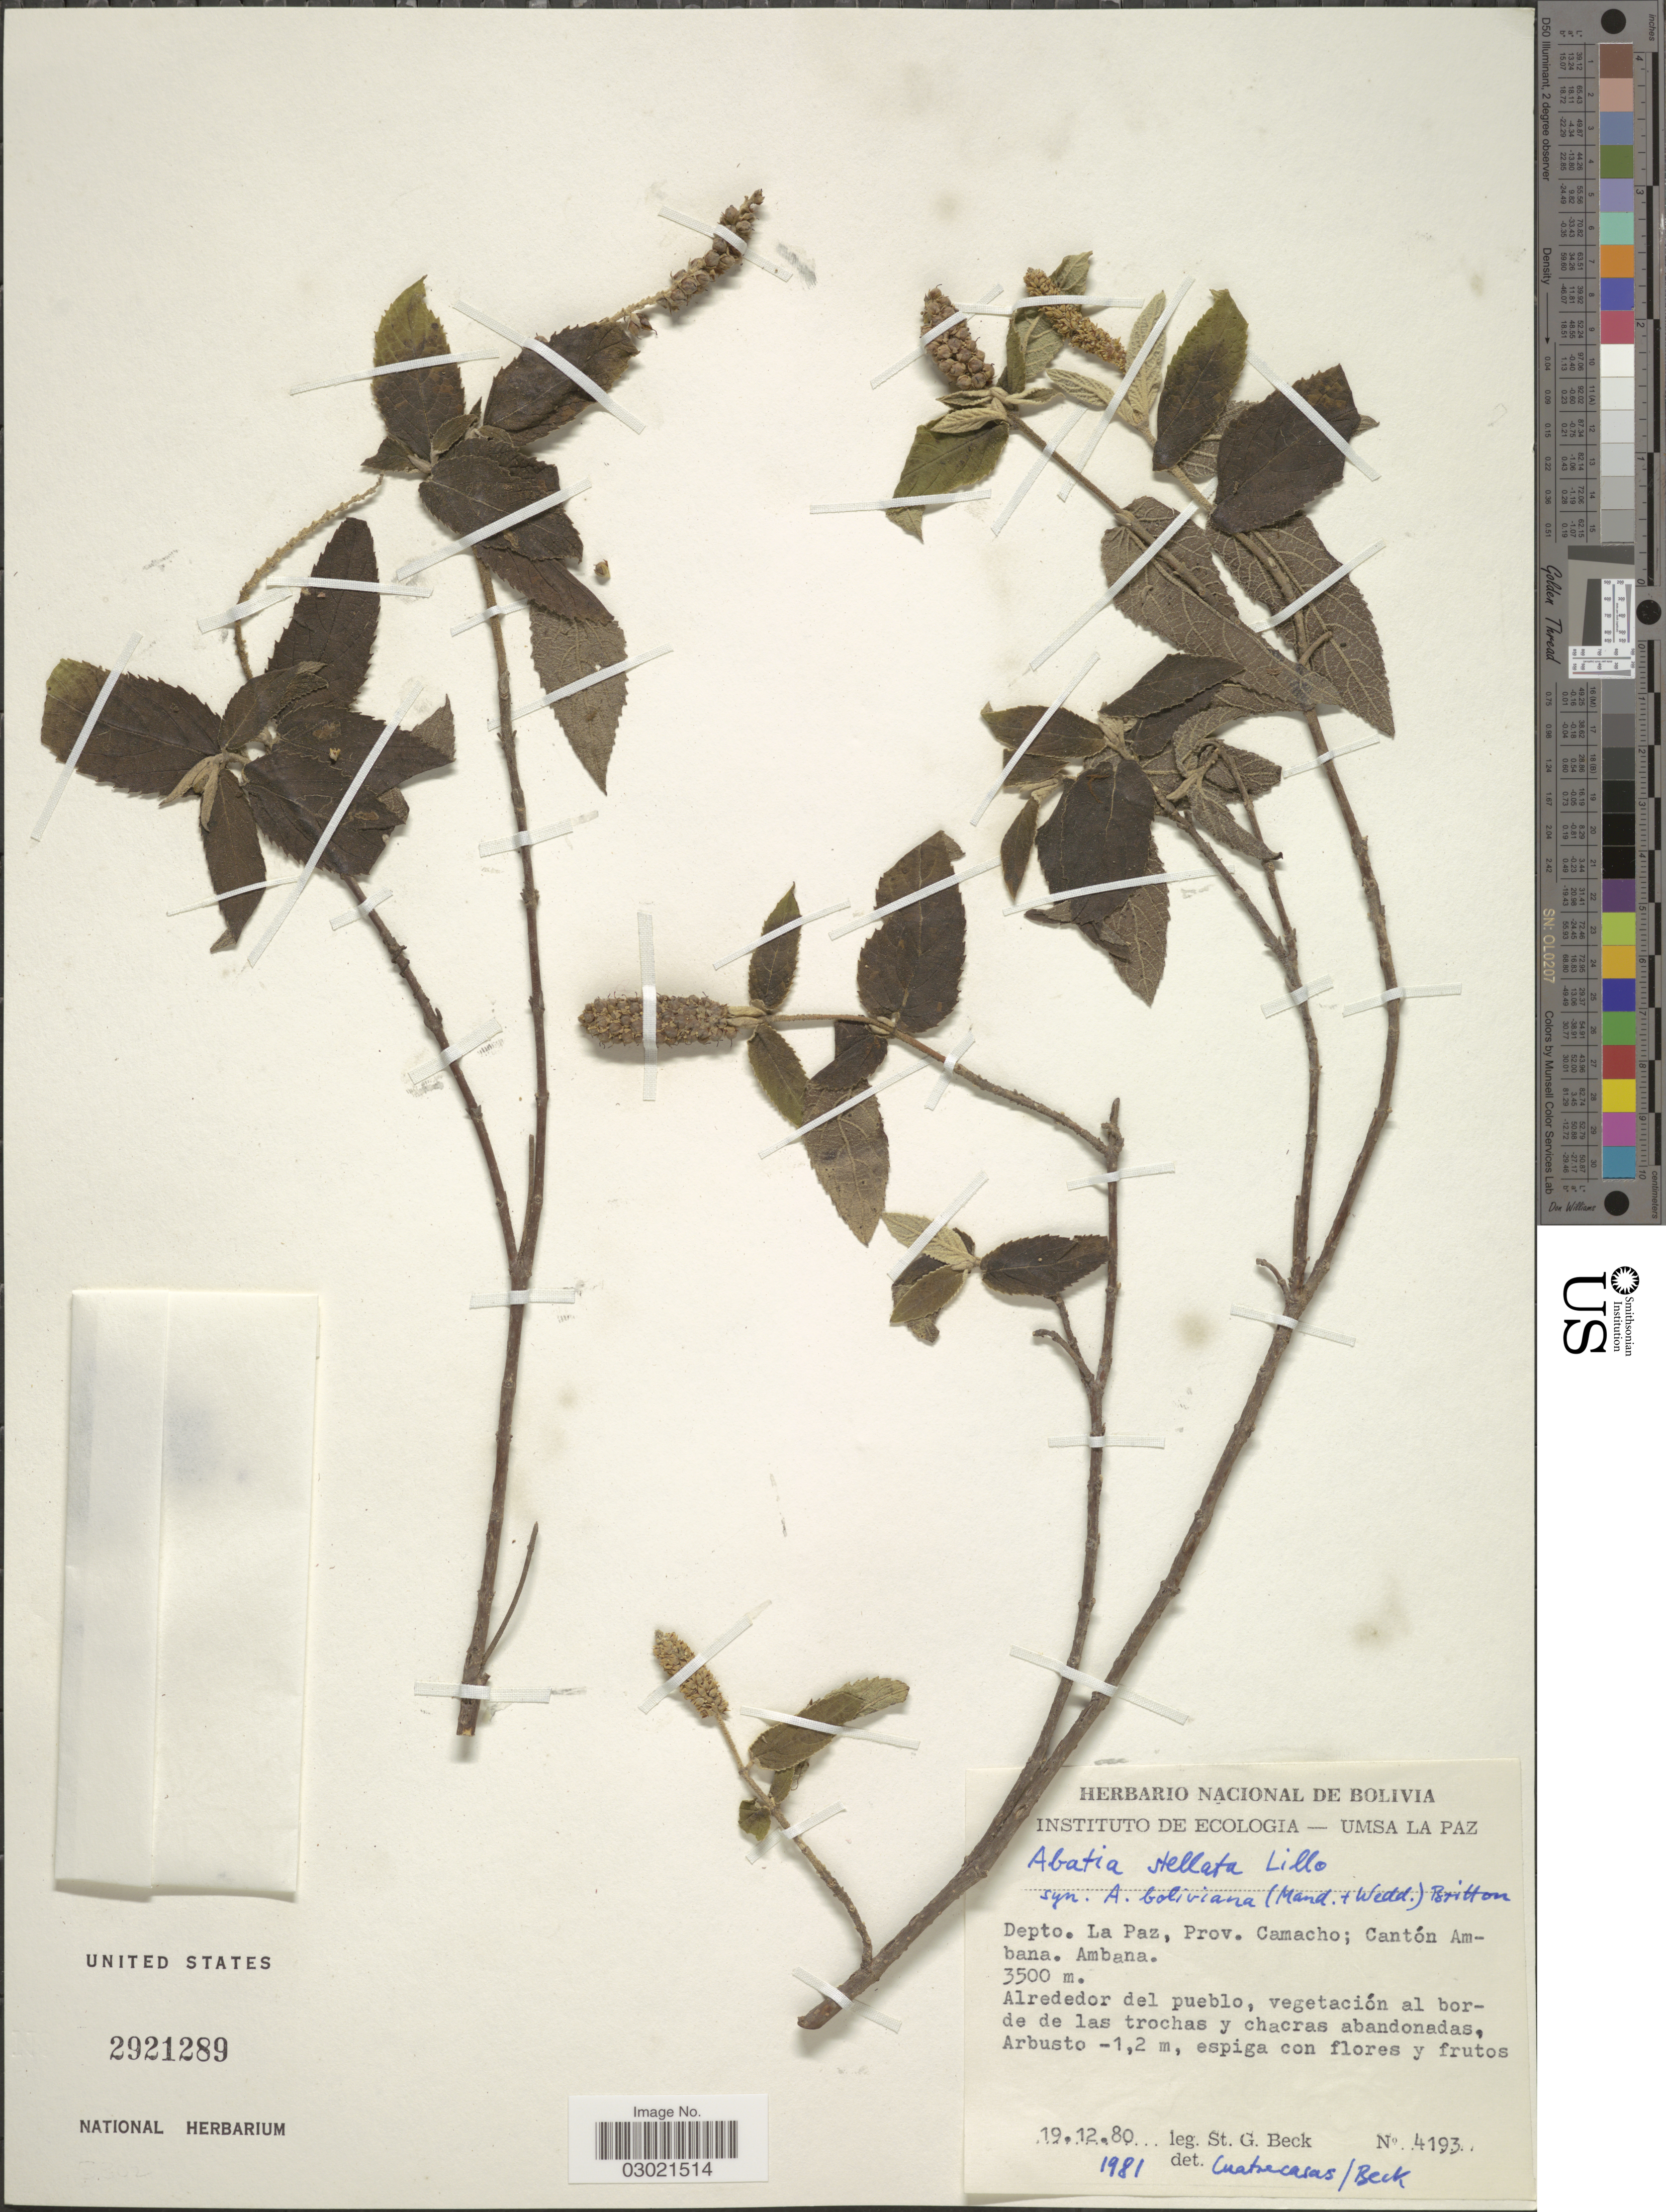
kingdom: Plantae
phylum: Tracheophyta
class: Magnoliopsida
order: Malpighiales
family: Salicaceae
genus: Abatia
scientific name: Abatia stellata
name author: Lillo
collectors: S. Beck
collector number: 4193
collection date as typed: Transcribed d/m/y: 19/12/80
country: Bolivia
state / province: La Paz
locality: Depto. La Paz, Prov. Camacho; Cantón Ambana. Ambana.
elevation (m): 3500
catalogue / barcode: US 2921289